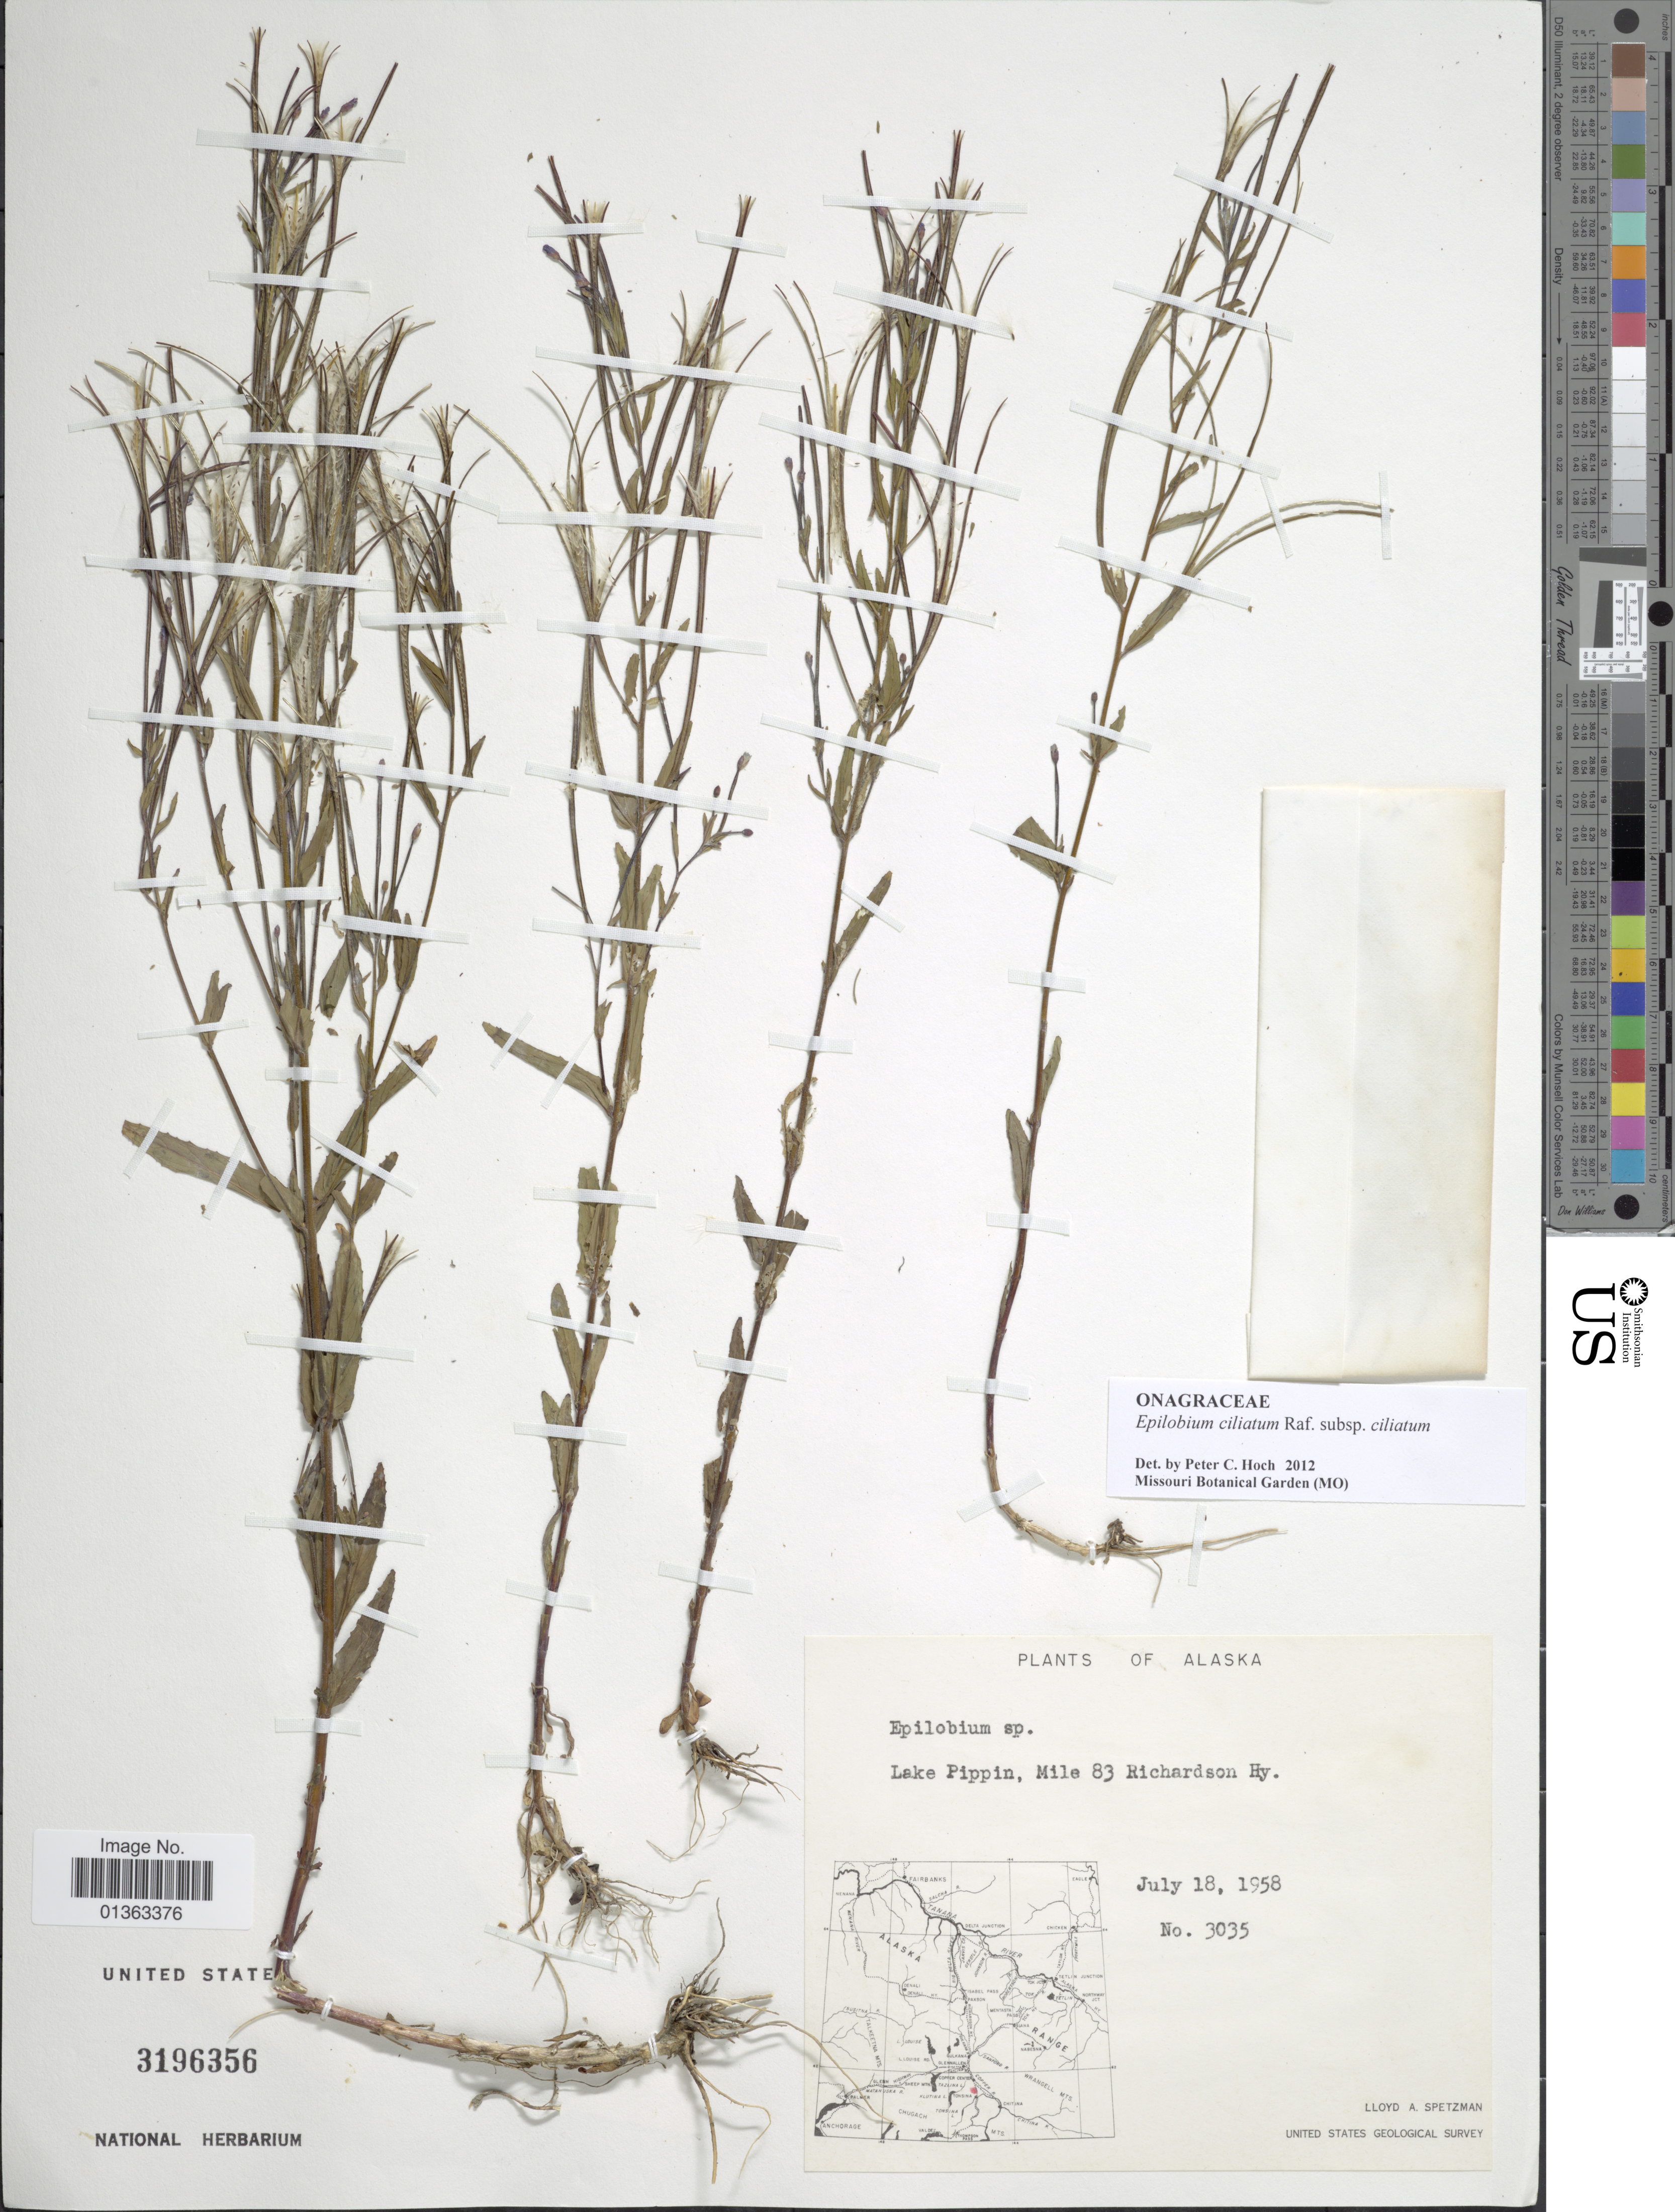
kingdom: Plantae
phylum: Tracheophyta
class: Magnoliopsida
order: Myrtales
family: Onagraceae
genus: Epilobium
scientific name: Epilobium ciliatum subsp. ciliatum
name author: Raf.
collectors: L. Spetzman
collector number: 3035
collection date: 1958-07-18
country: United States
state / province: Alaska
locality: Lake Pippin, Mile 83 Richardson Hy.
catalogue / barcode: US 3196356